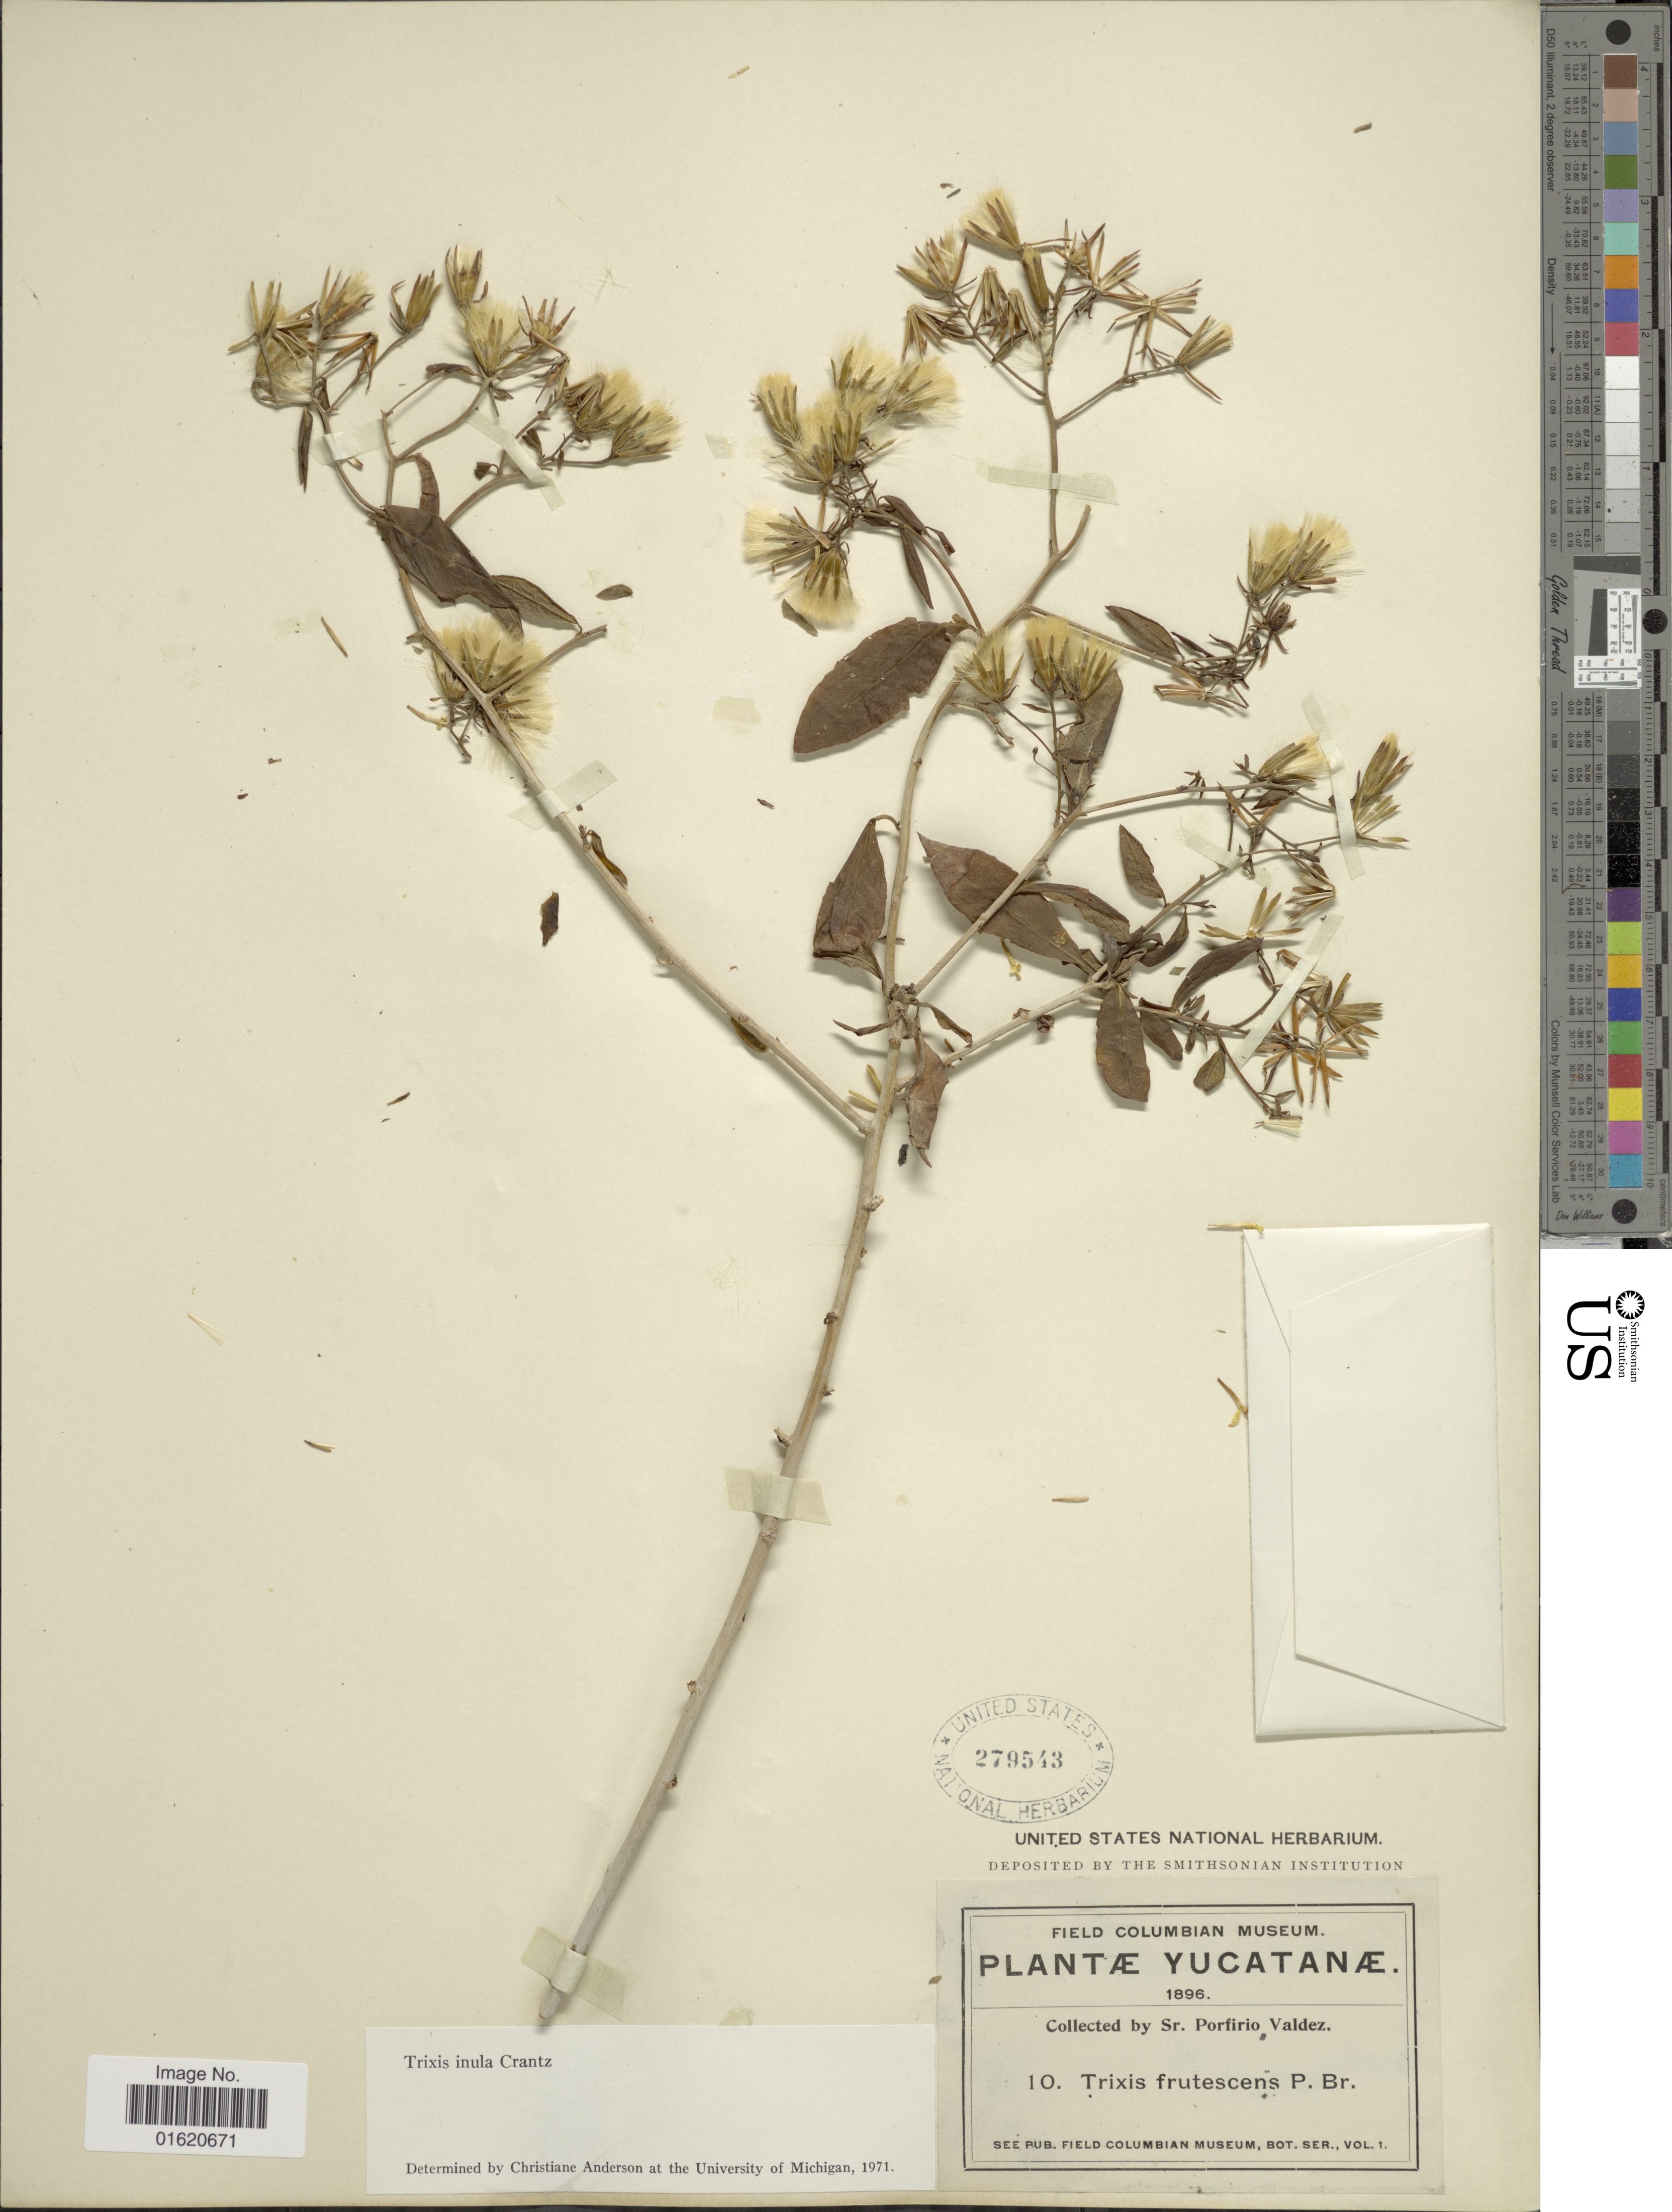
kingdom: Plantae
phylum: Tracheophyta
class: Magnoliopsida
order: Asterales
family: Asteraceae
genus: Trixis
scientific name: Trixis inula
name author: Crantz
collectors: P. Valdez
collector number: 10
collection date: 1896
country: Mexico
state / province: Yucatán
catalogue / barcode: US 279543